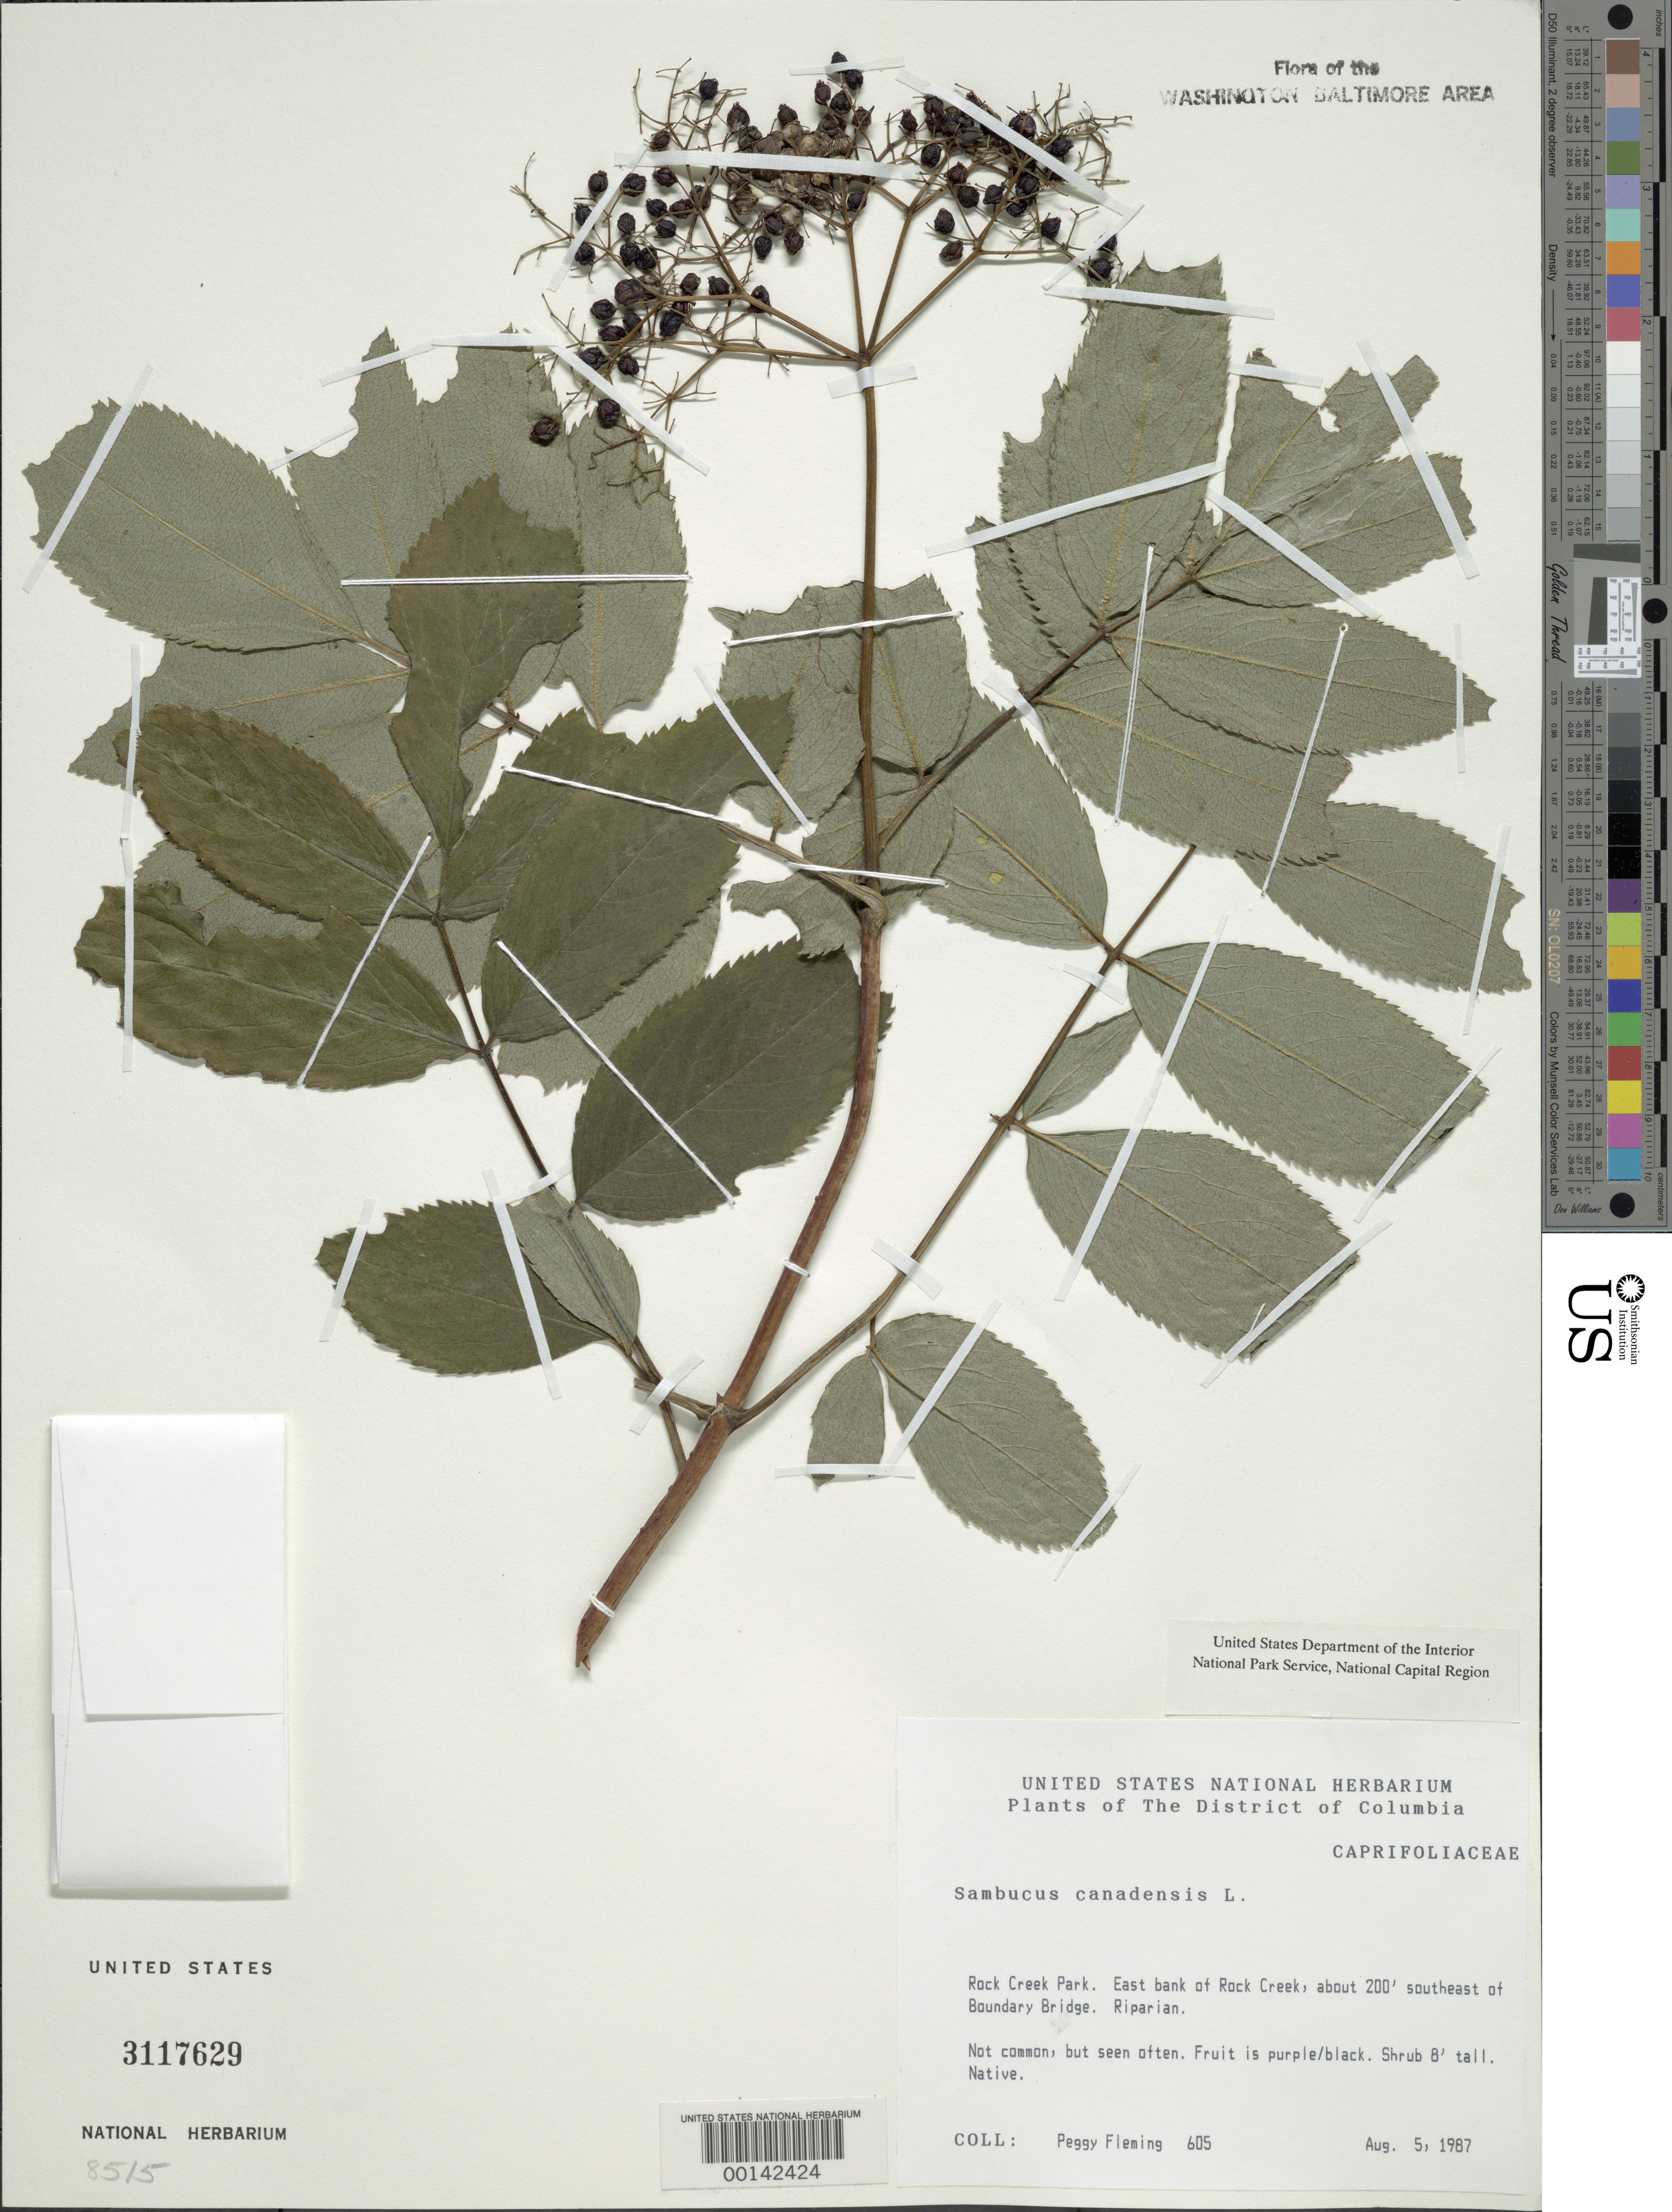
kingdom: Plantae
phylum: Tracheophyta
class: Magnoliopsida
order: Dipsacales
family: Viburnaceae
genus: Sambucus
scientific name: Sambucus canadensis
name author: L.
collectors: P. Fleming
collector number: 605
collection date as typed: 05 Aug 1987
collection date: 1987-08-05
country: United States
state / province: District of Columbia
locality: Rock Creek Park. East bank of Rock Creek, about 200' southeast of Boundary Bridge. Rock Creek Park & vicinity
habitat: Riparian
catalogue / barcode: US 3117629